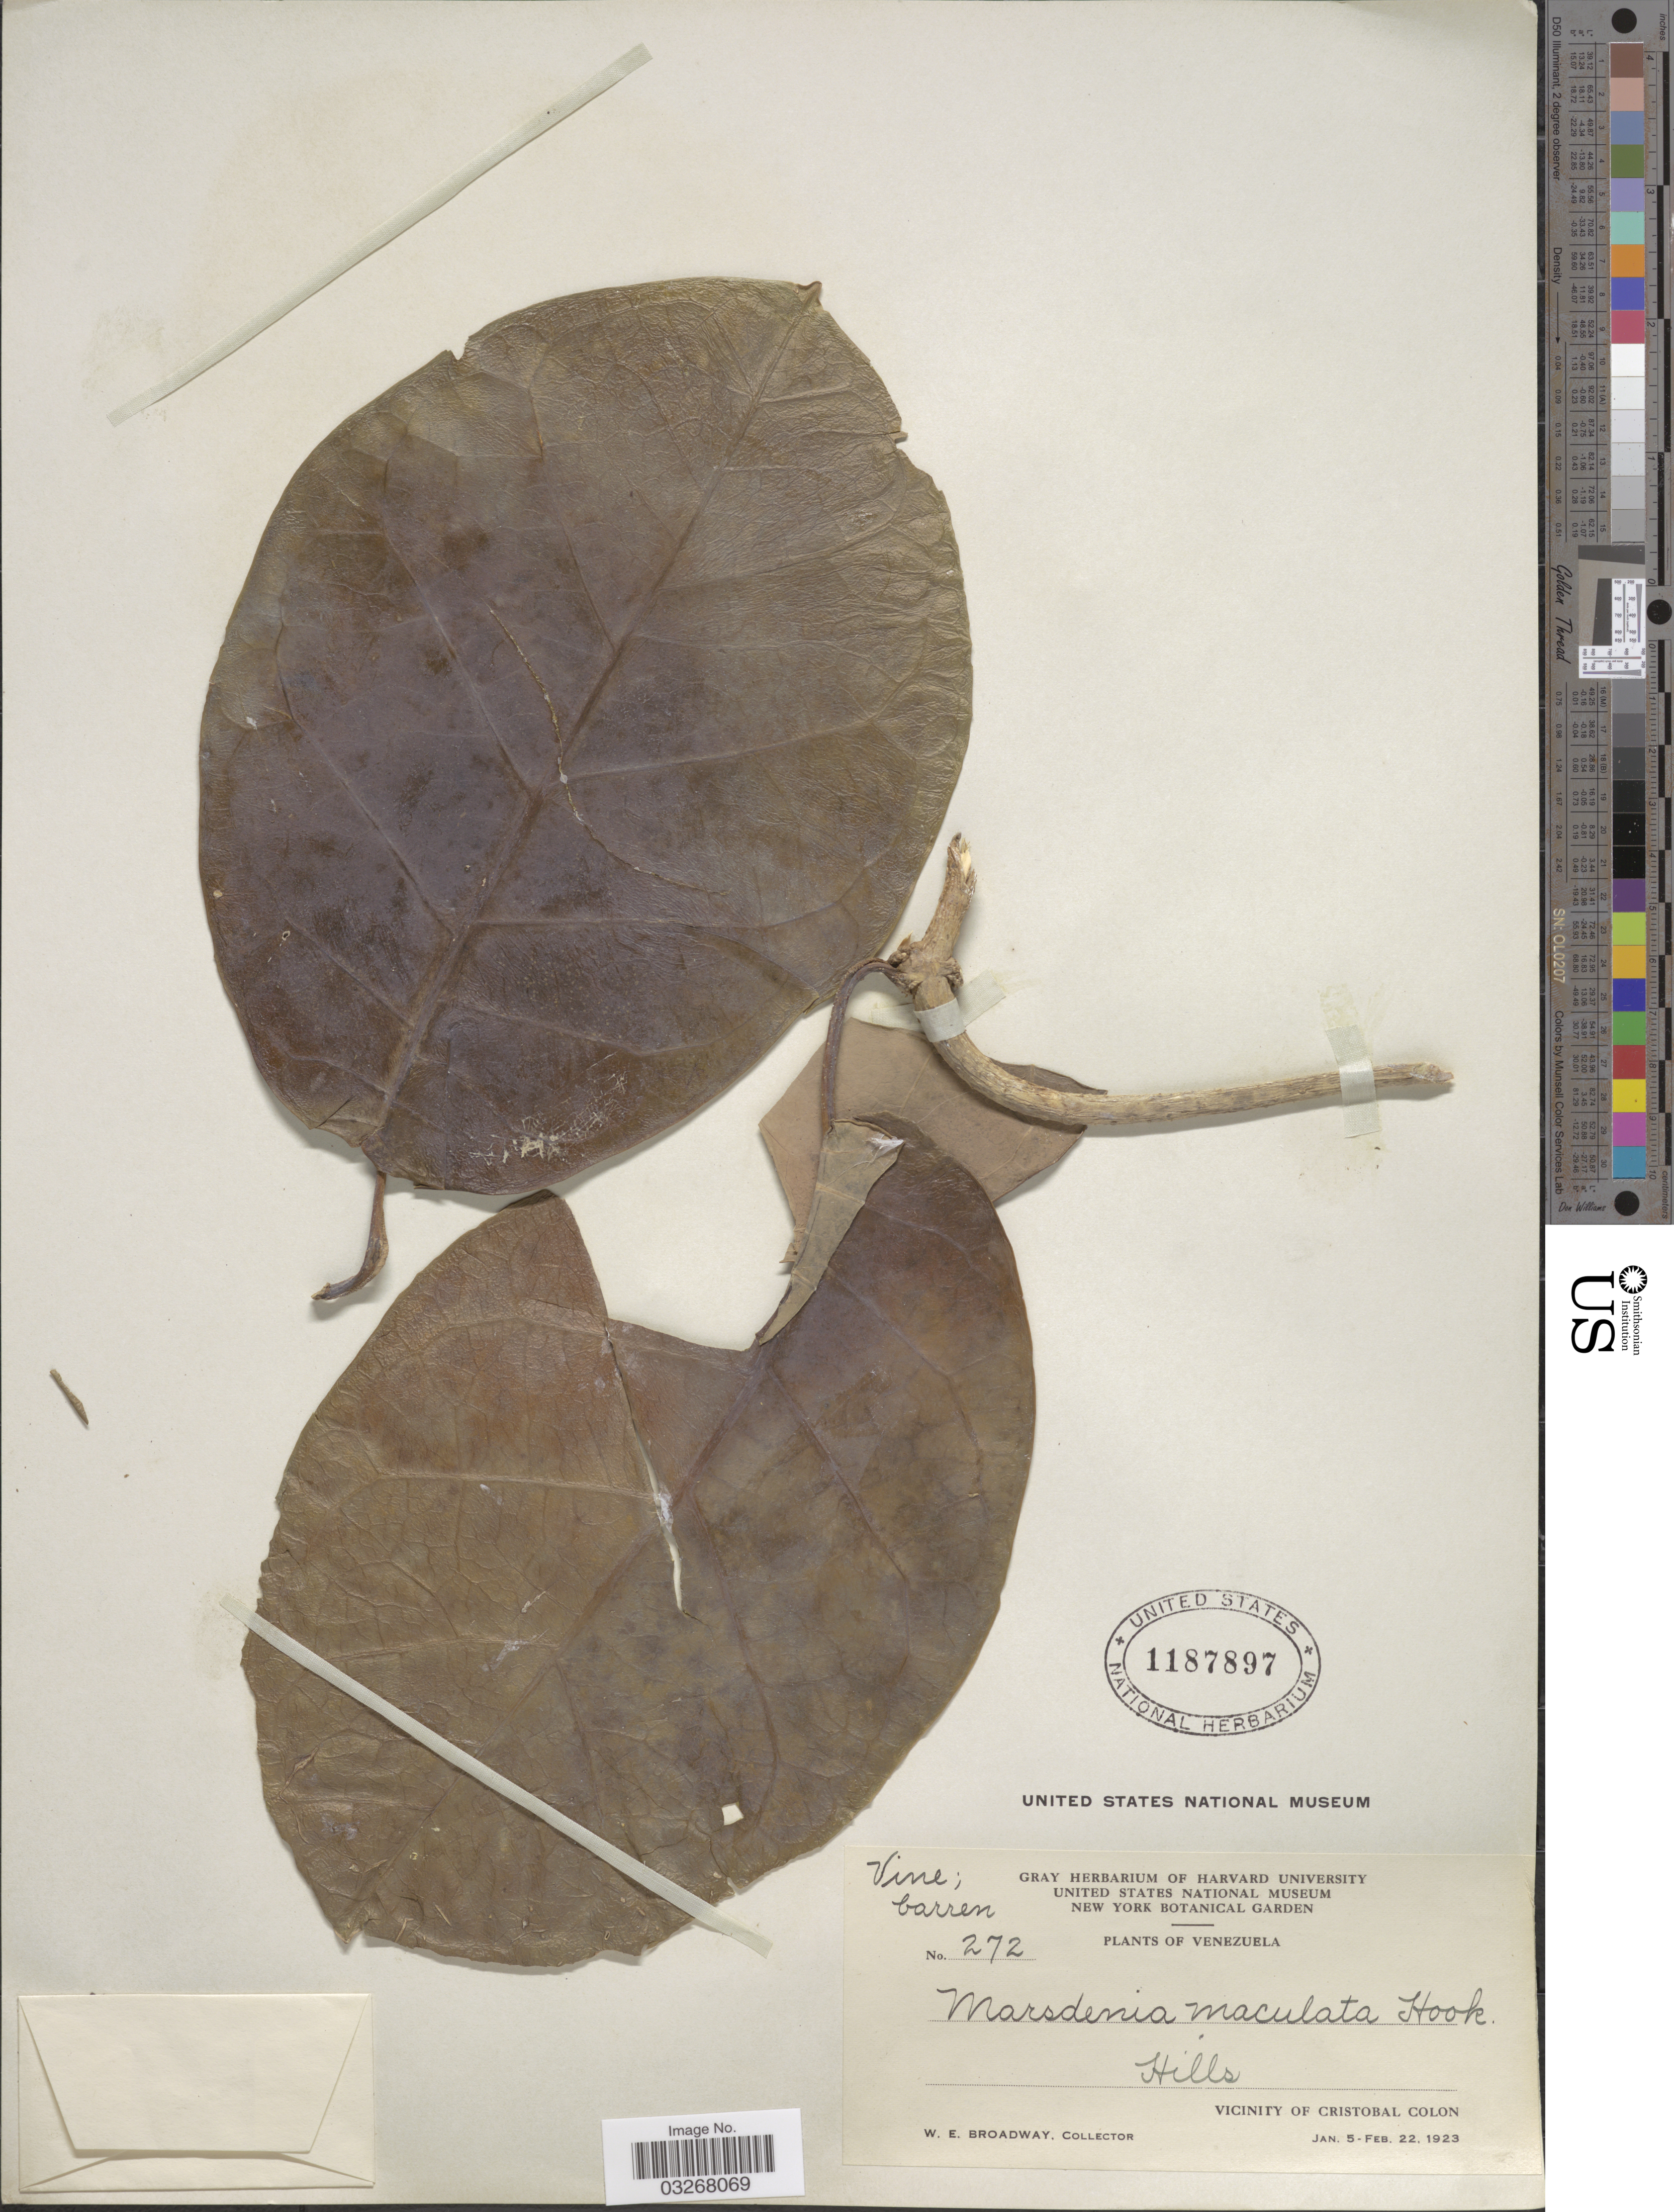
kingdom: Plantae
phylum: Tracheophyta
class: Magnoliopsida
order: Gentianales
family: Apocynaceae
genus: Marsdenia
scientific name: Marsdenia macrophylla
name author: (Humb. & Bonpl. ex Schult.) E. Fourn.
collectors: W. E. Broadway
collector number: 272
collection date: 1923-01-05/1923-02-22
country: Venezuela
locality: Vicinity of Cristobal Colon, Hills.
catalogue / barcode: US 1187897